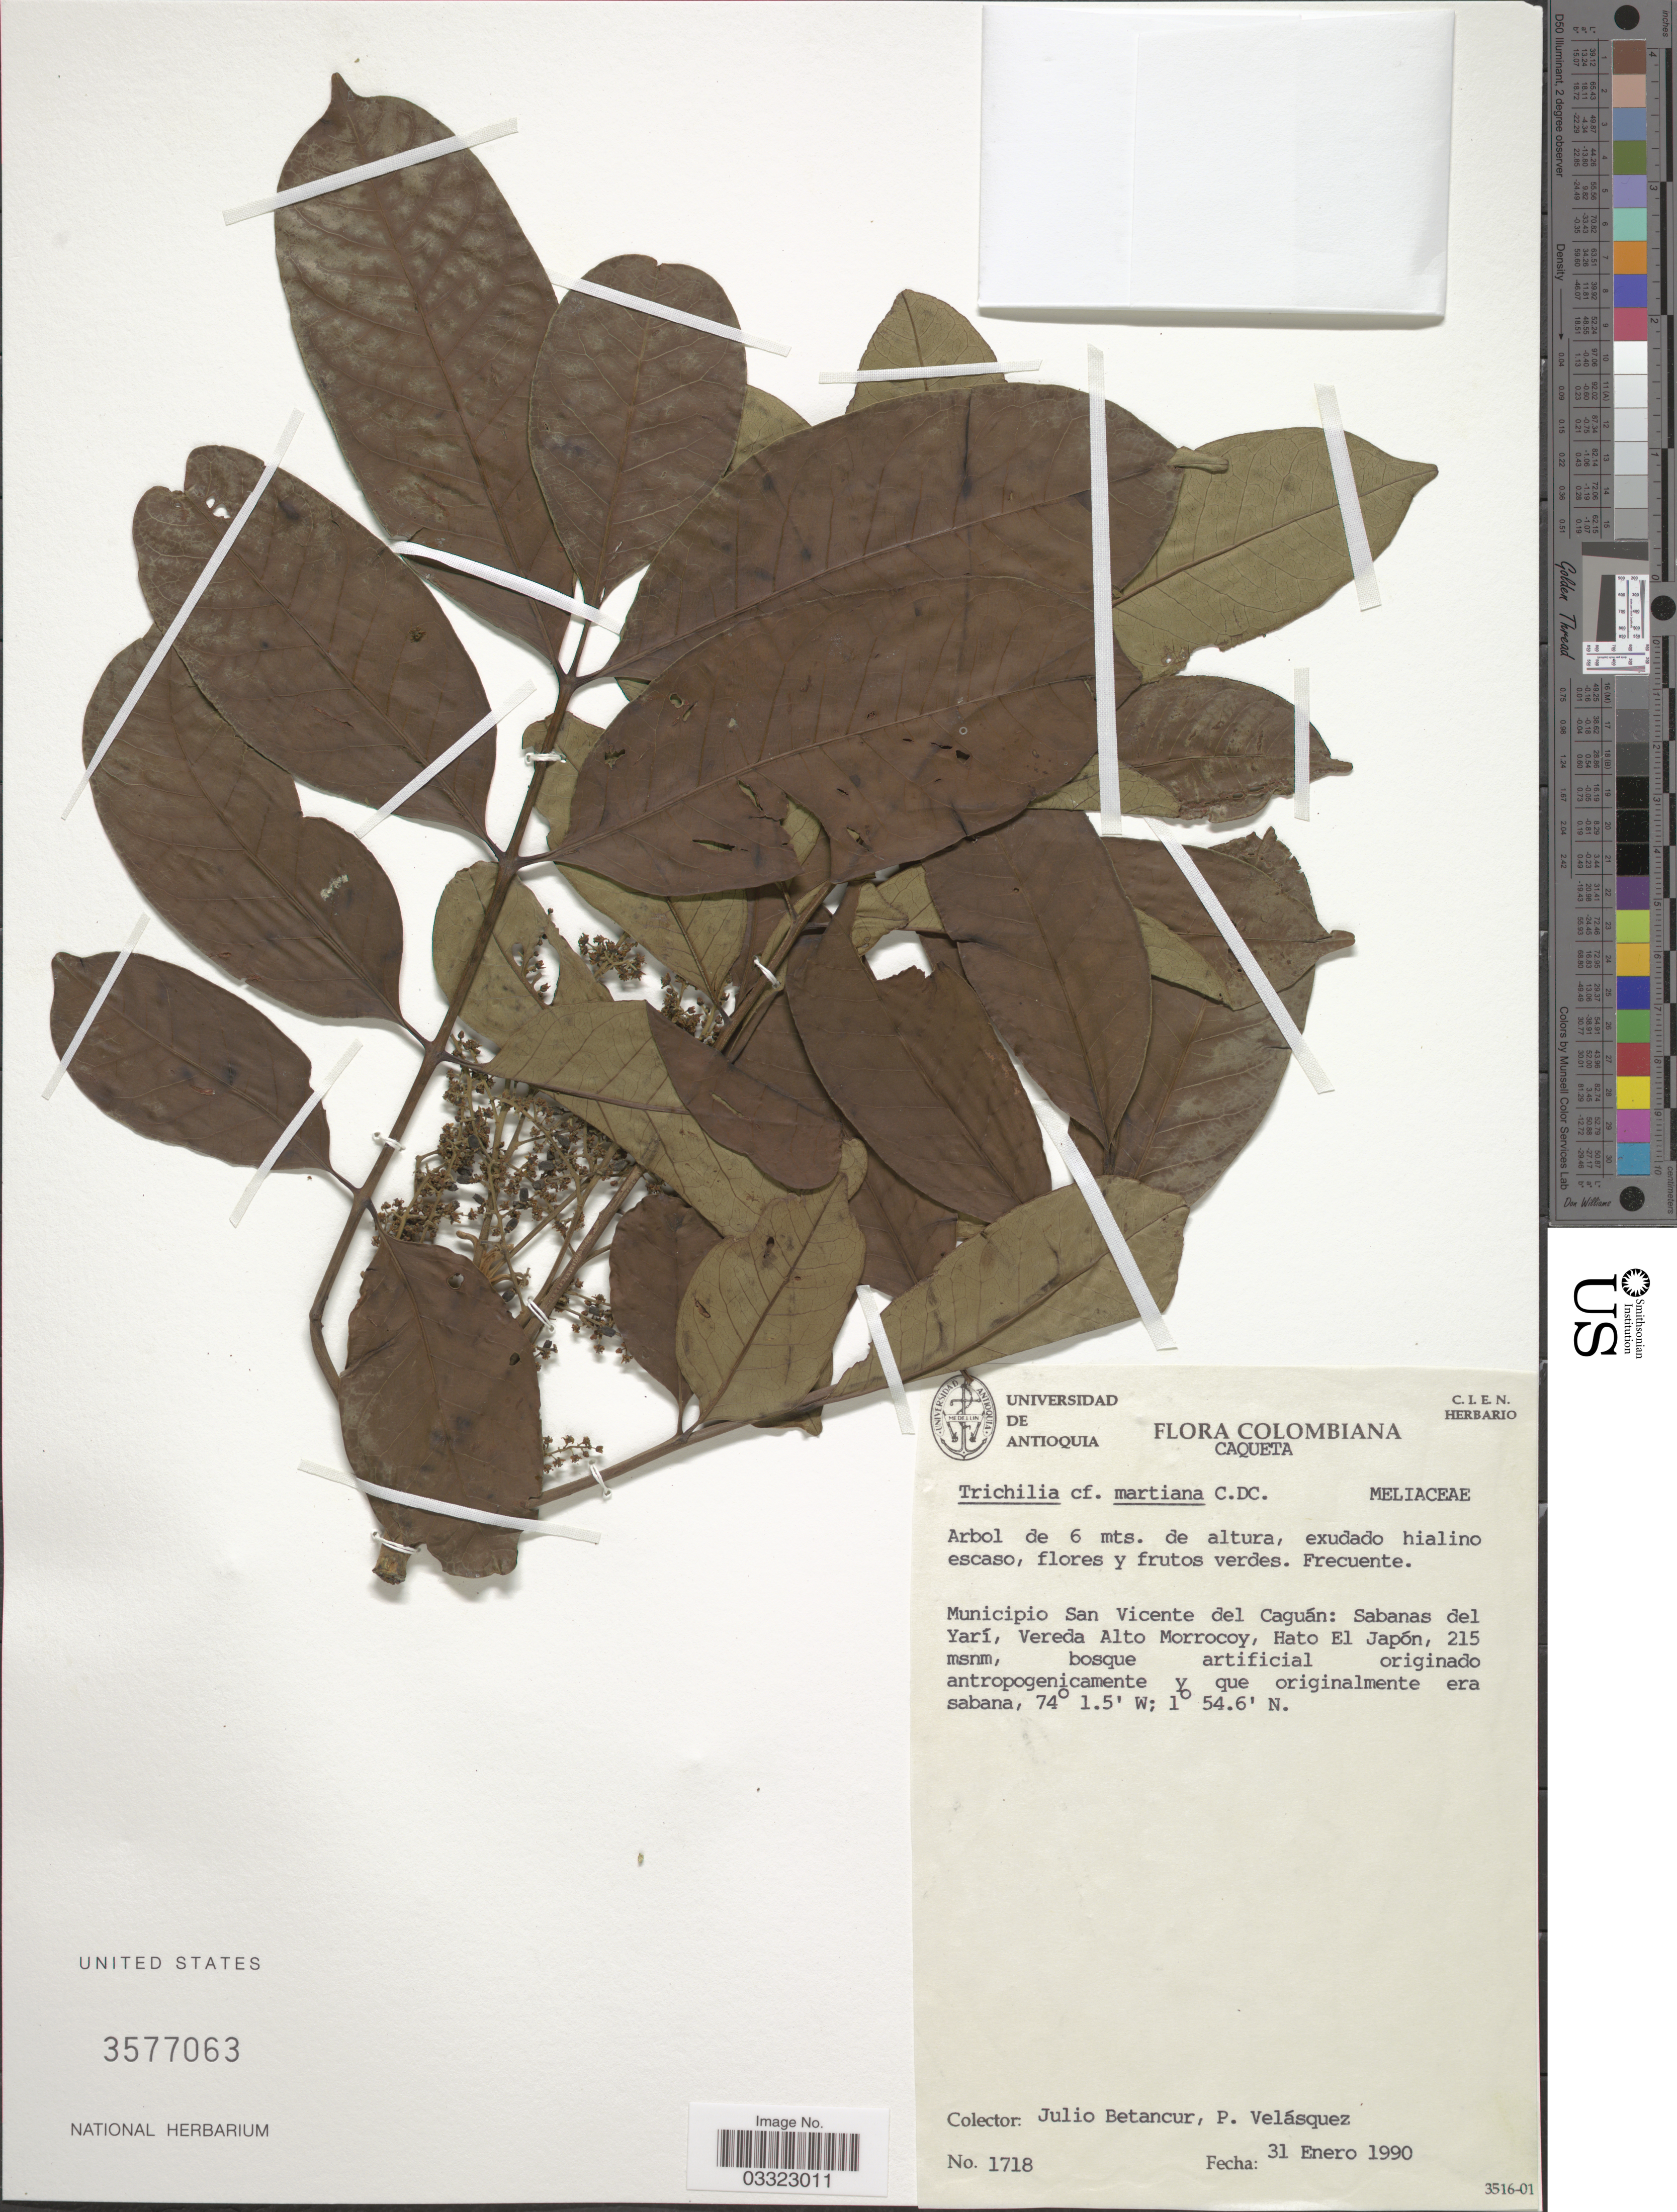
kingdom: Plantae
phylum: Tracheophyta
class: Magnoliopsida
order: Sapindales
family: Meliaceae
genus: Trichilia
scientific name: Trichilia martiana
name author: C. DC.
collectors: J. Betancur & P. Velasquez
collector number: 1718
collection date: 1990-01-31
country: Colombia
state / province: Caquetá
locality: Municipio San Vicente del Caguán: Sabanas del Yarí, Vereda Alto Morrocoy, Hato El Japón.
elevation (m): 215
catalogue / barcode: US 3577063